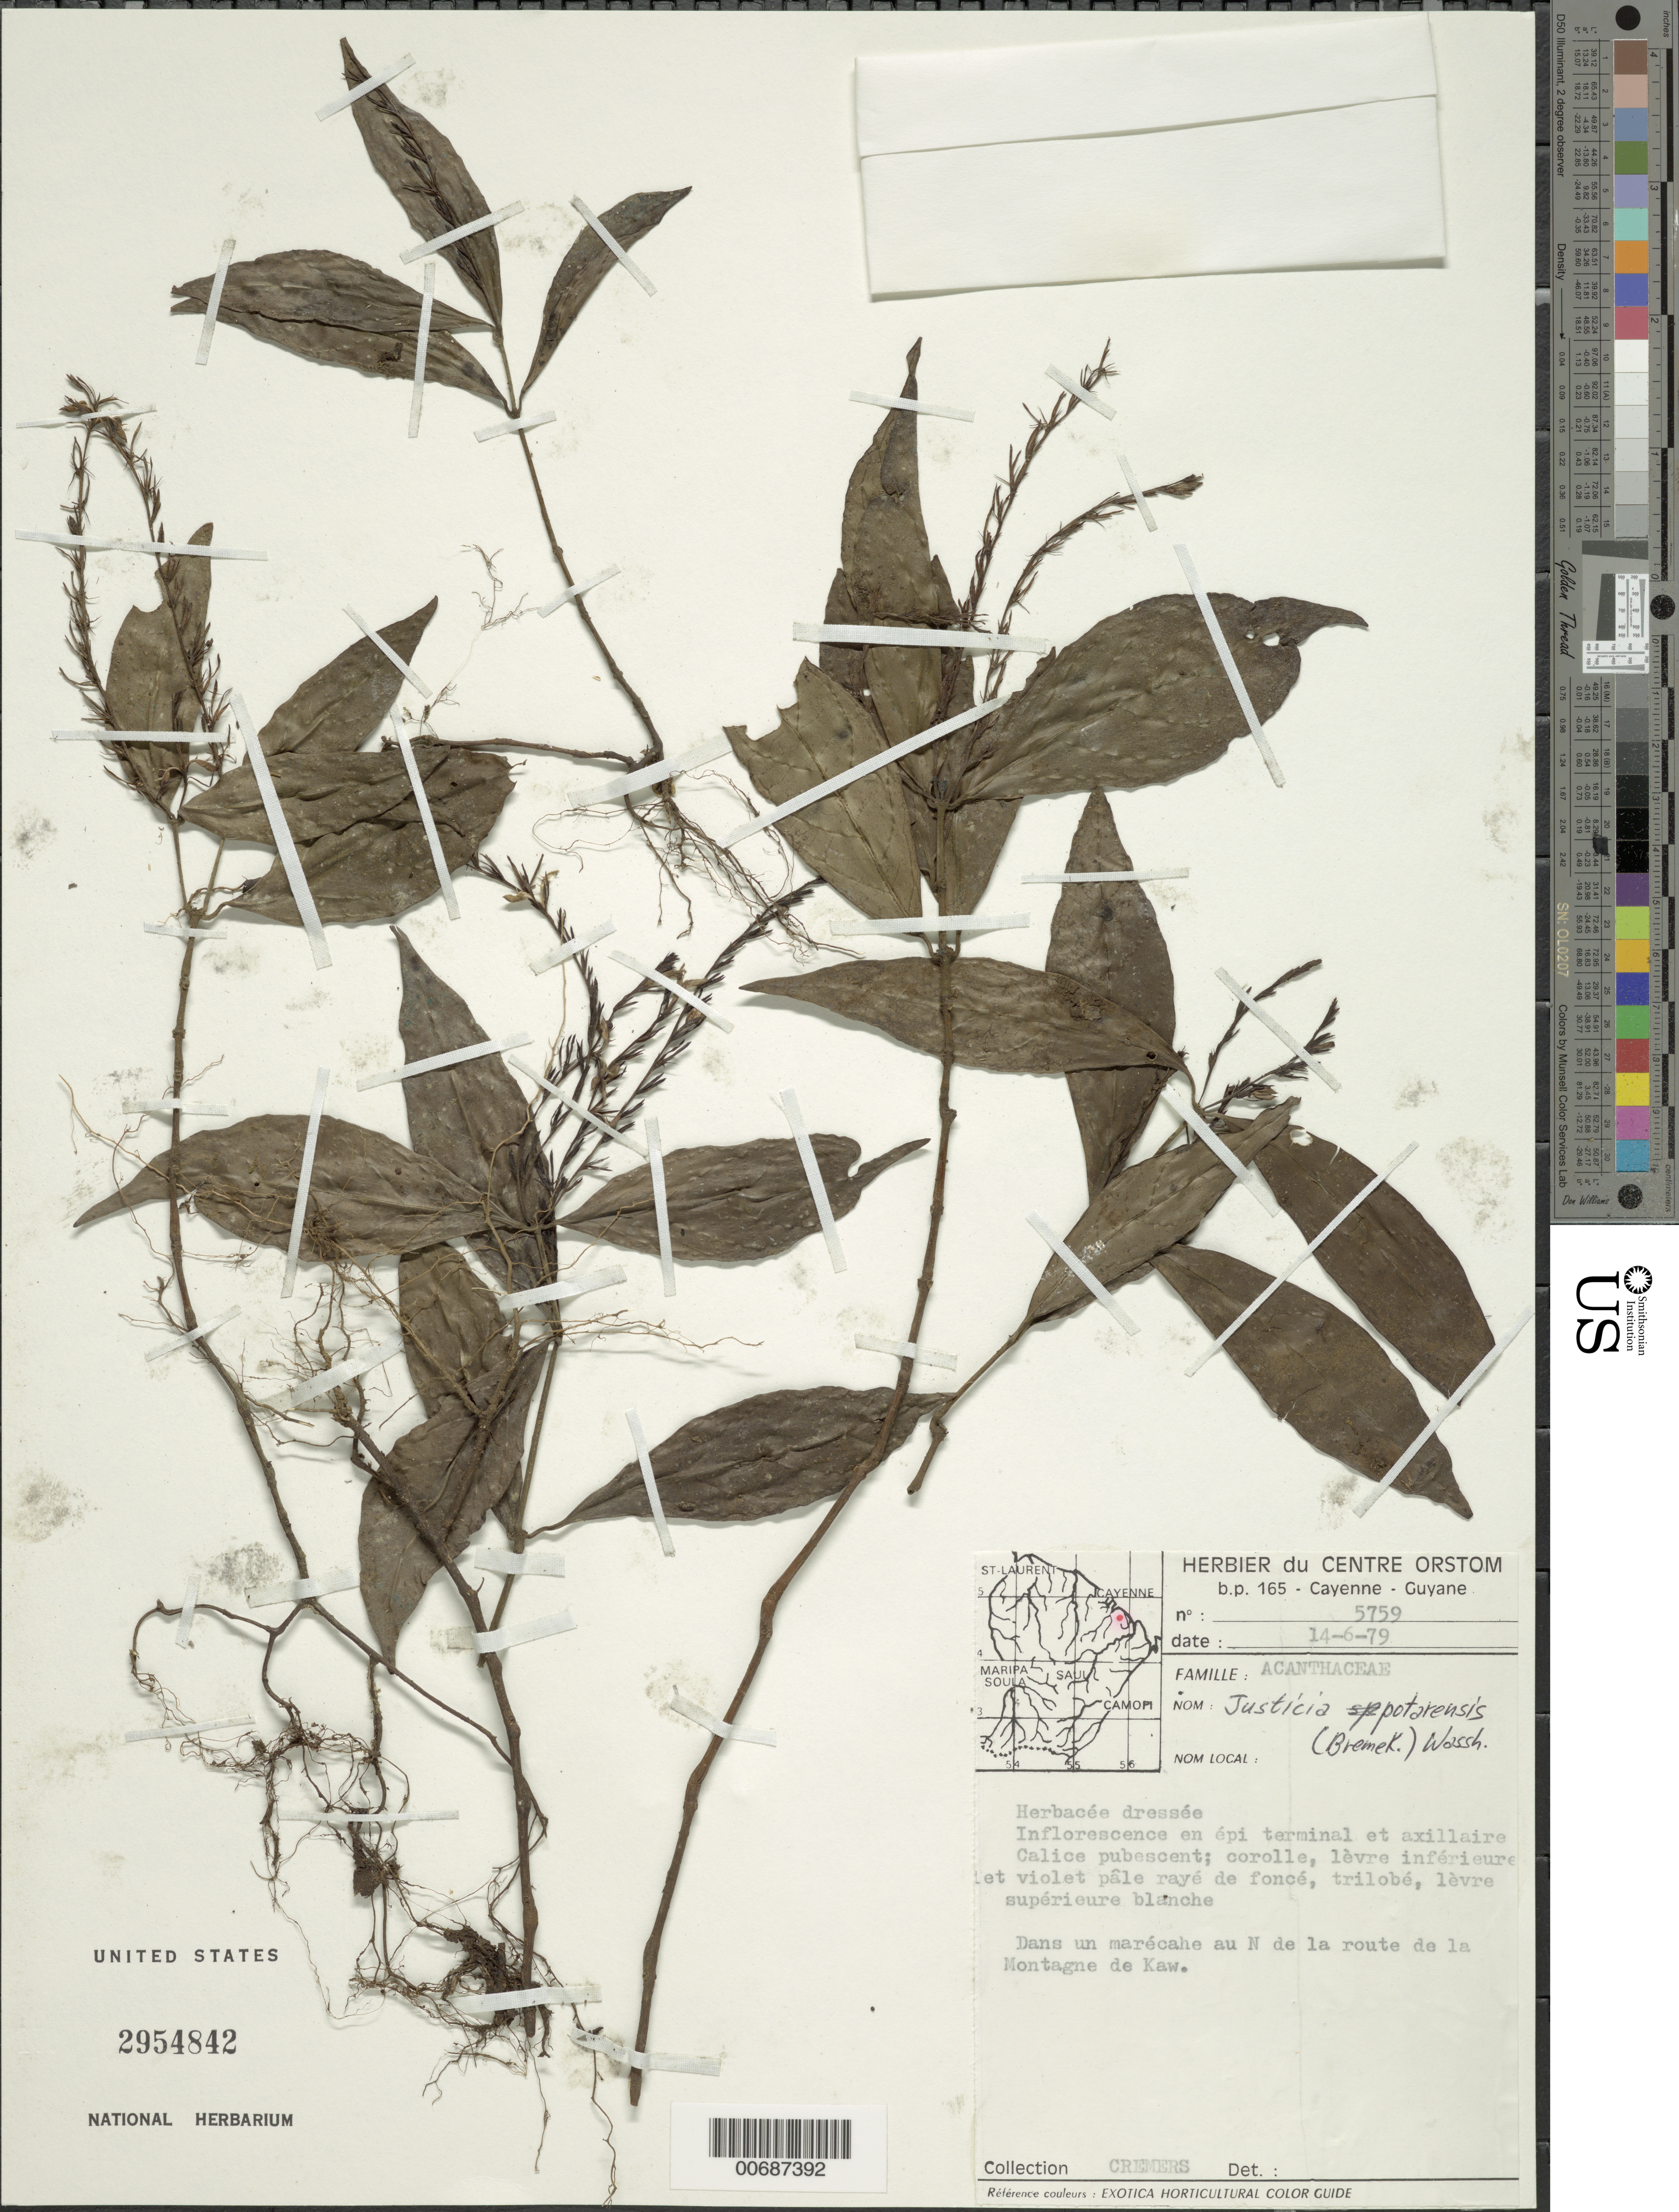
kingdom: Plantae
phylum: Tracheophyta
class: Magnoliopsida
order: Lamiales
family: Acanthaceae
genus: Justicia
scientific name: Justicia potarensis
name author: (Bremek.) Wassh.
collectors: G. Cremers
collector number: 5759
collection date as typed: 14-Jun-79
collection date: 1979-06-14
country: French Guiana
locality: Montagne de Kaw, Camp Caïman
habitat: Dans un marecahe au N dela route de la Montagne de Kaw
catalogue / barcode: US 2954842